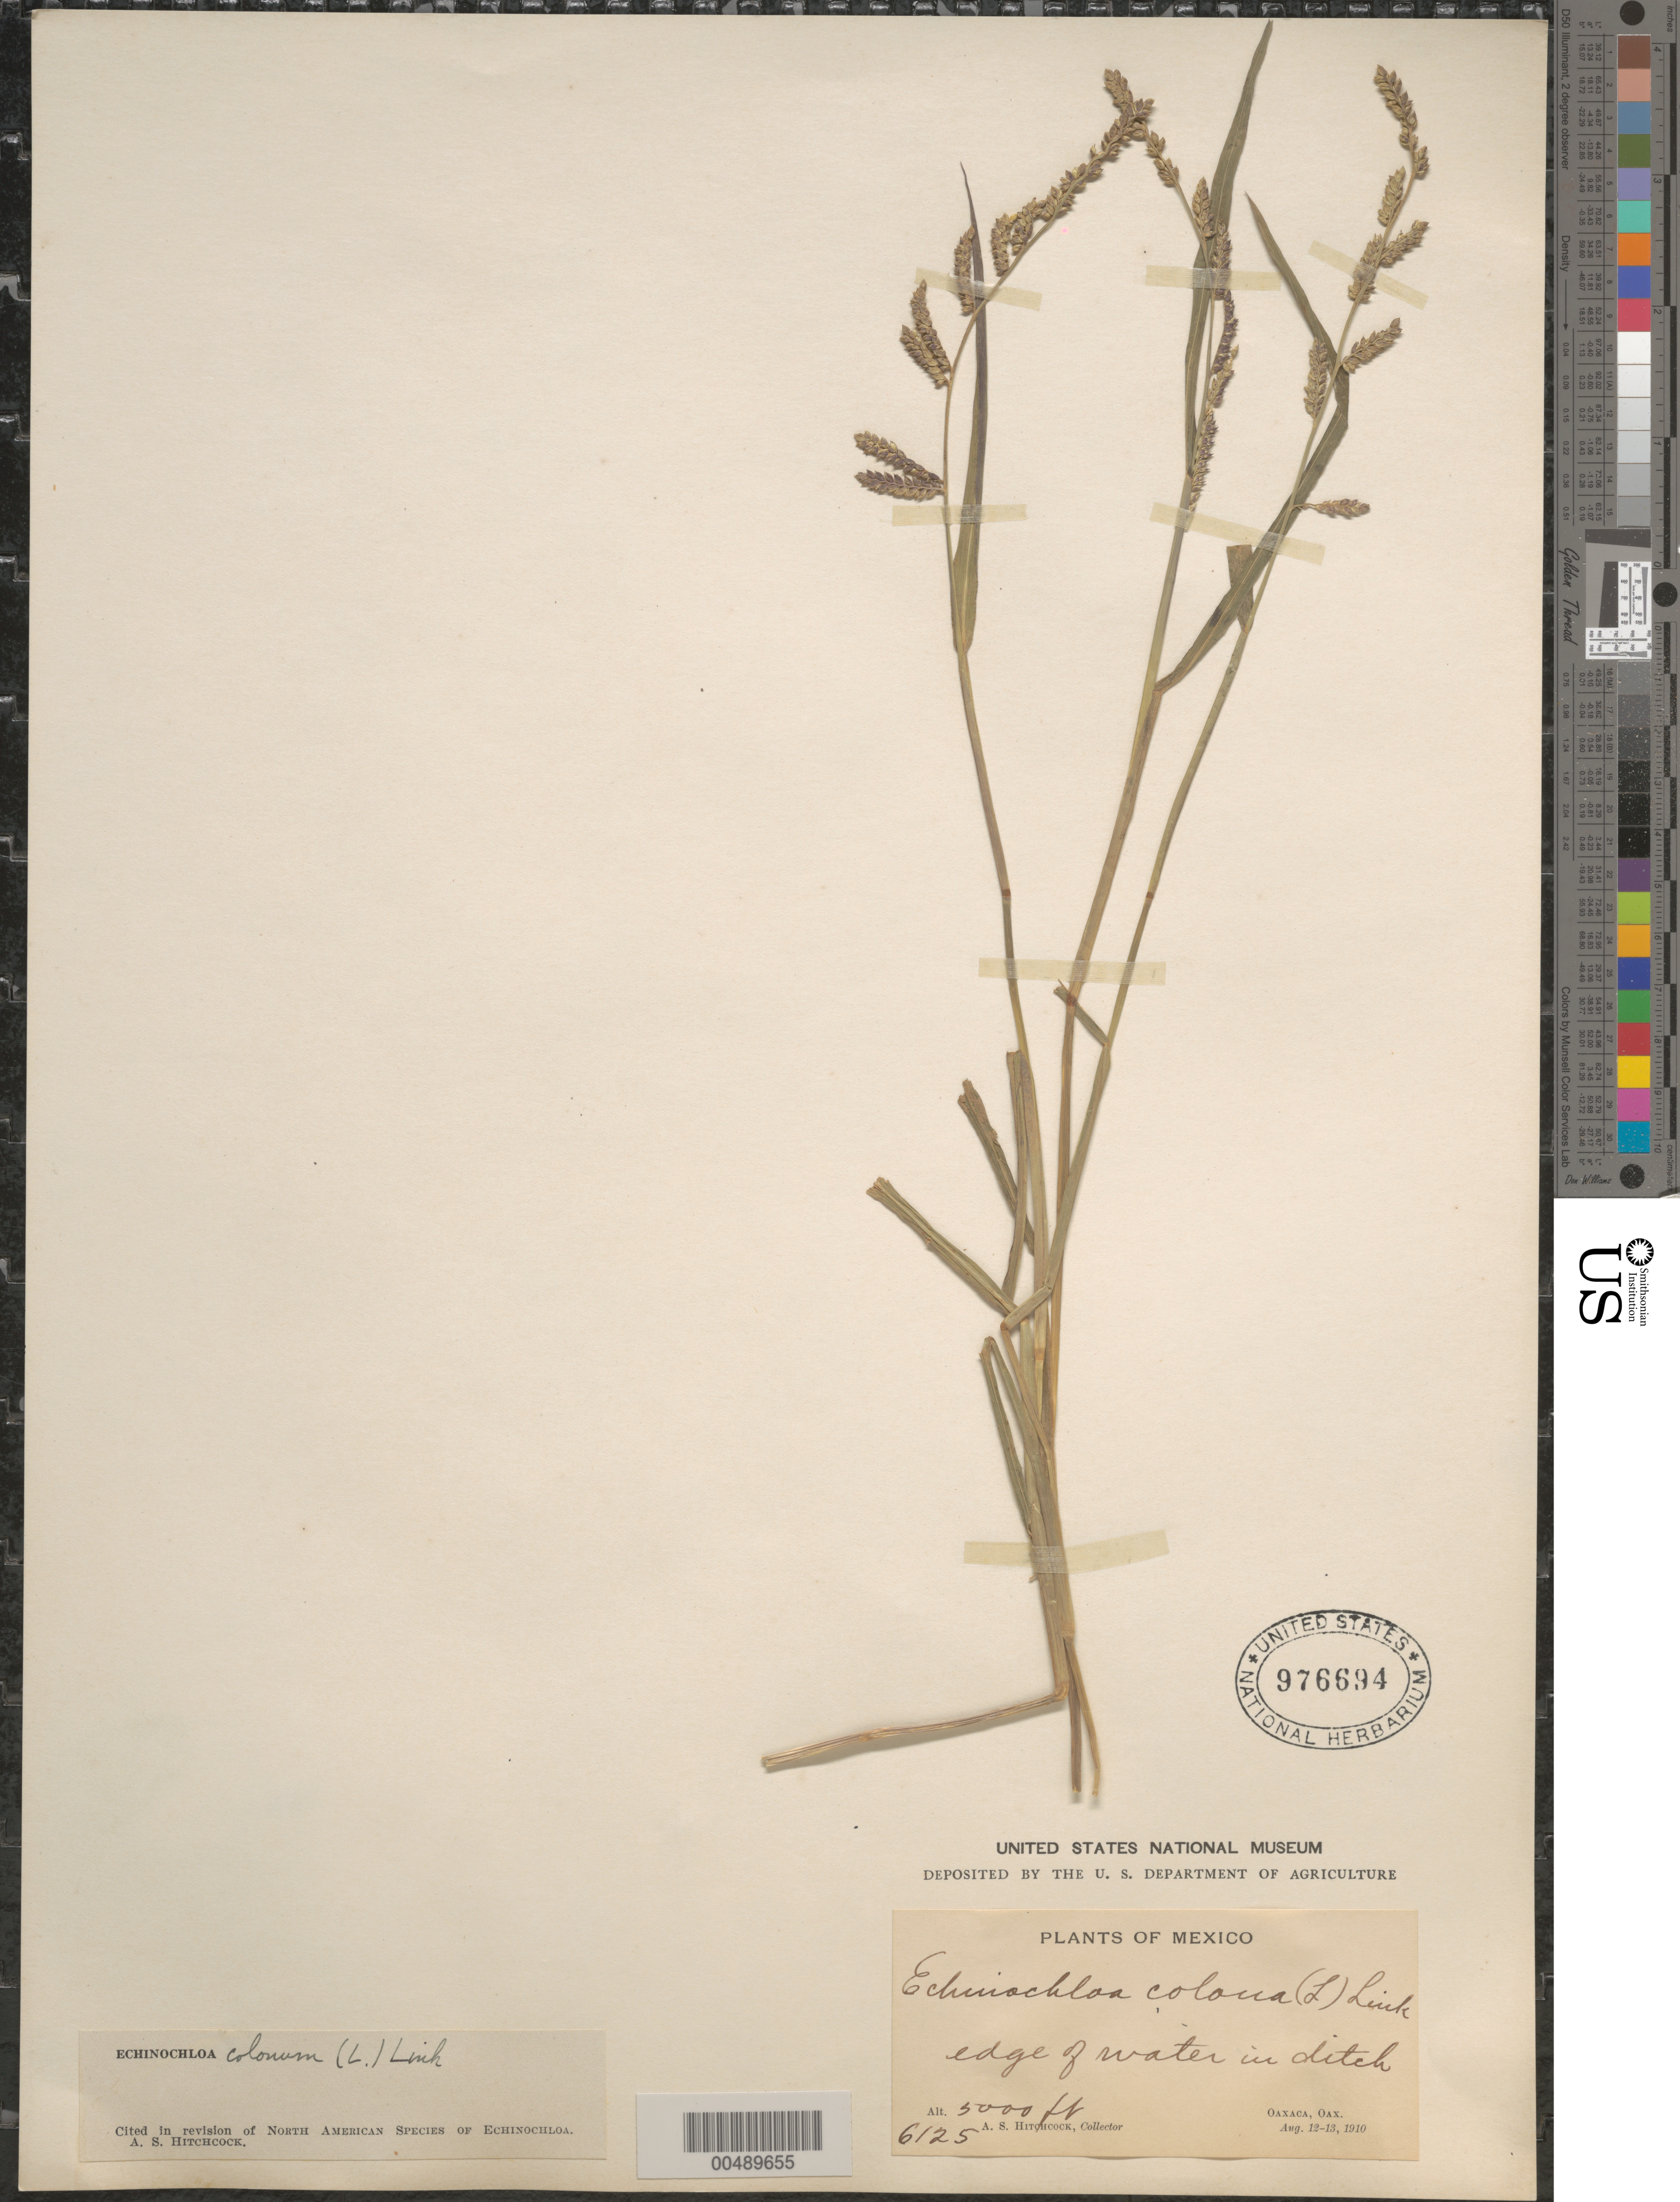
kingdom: Plantae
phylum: Tracheophyta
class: Liliopsida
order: Poales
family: Poaceae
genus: Echinochloa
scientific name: Echinochloa colona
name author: (L.) Link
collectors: A. S. Hitchcock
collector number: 6125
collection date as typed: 12 Aug 1910 to 13 Aug 1910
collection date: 1910-08-12/1910-08-13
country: Mexico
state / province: Oaxaca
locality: Oaxaca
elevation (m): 1524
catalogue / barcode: US 976694